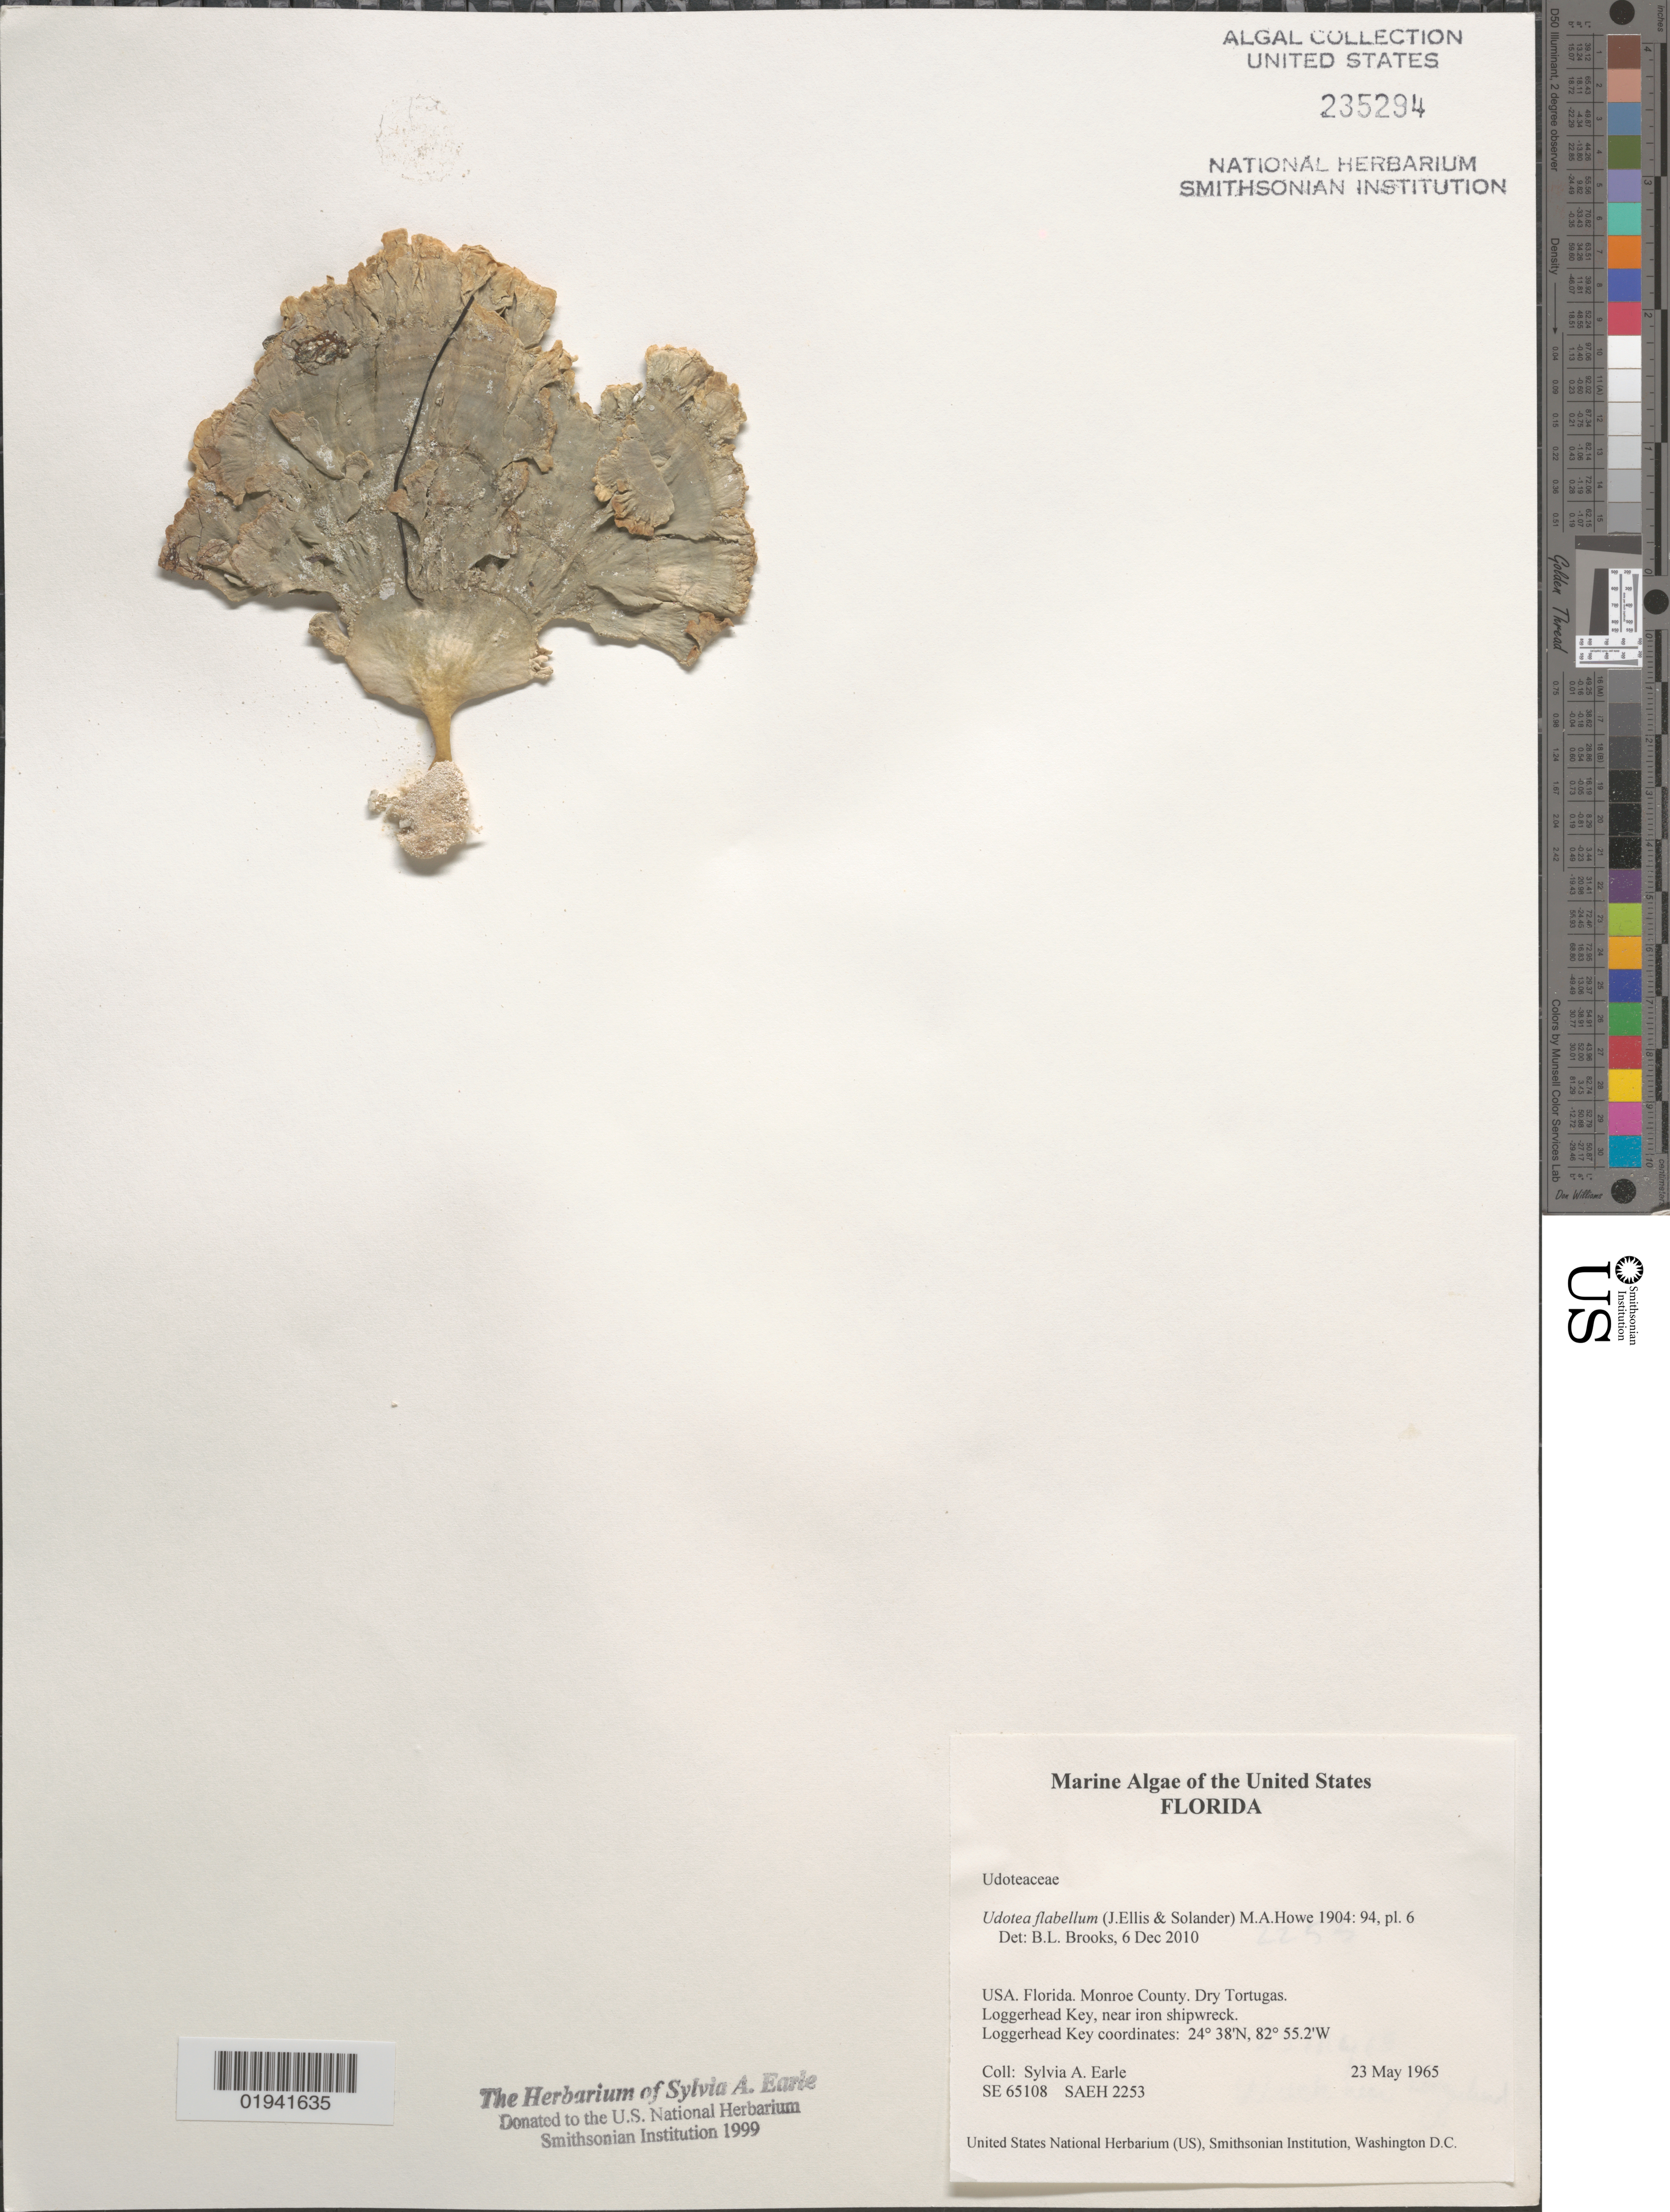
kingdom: Plantae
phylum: Chlorophyta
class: Ulvophyceae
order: Bryopsidales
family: Udoteaceae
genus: Udotea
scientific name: Udotea flabellum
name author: (J. Ellis & Sol.) M. Howe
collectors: S. A. Earle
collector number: SE65108/SAEH2253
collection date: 1965-05-23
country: United States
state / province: Florida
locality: Monroe County. Dry Tortugas. Loggerhead Key, near iron shipwreck.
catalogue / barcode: US 235294